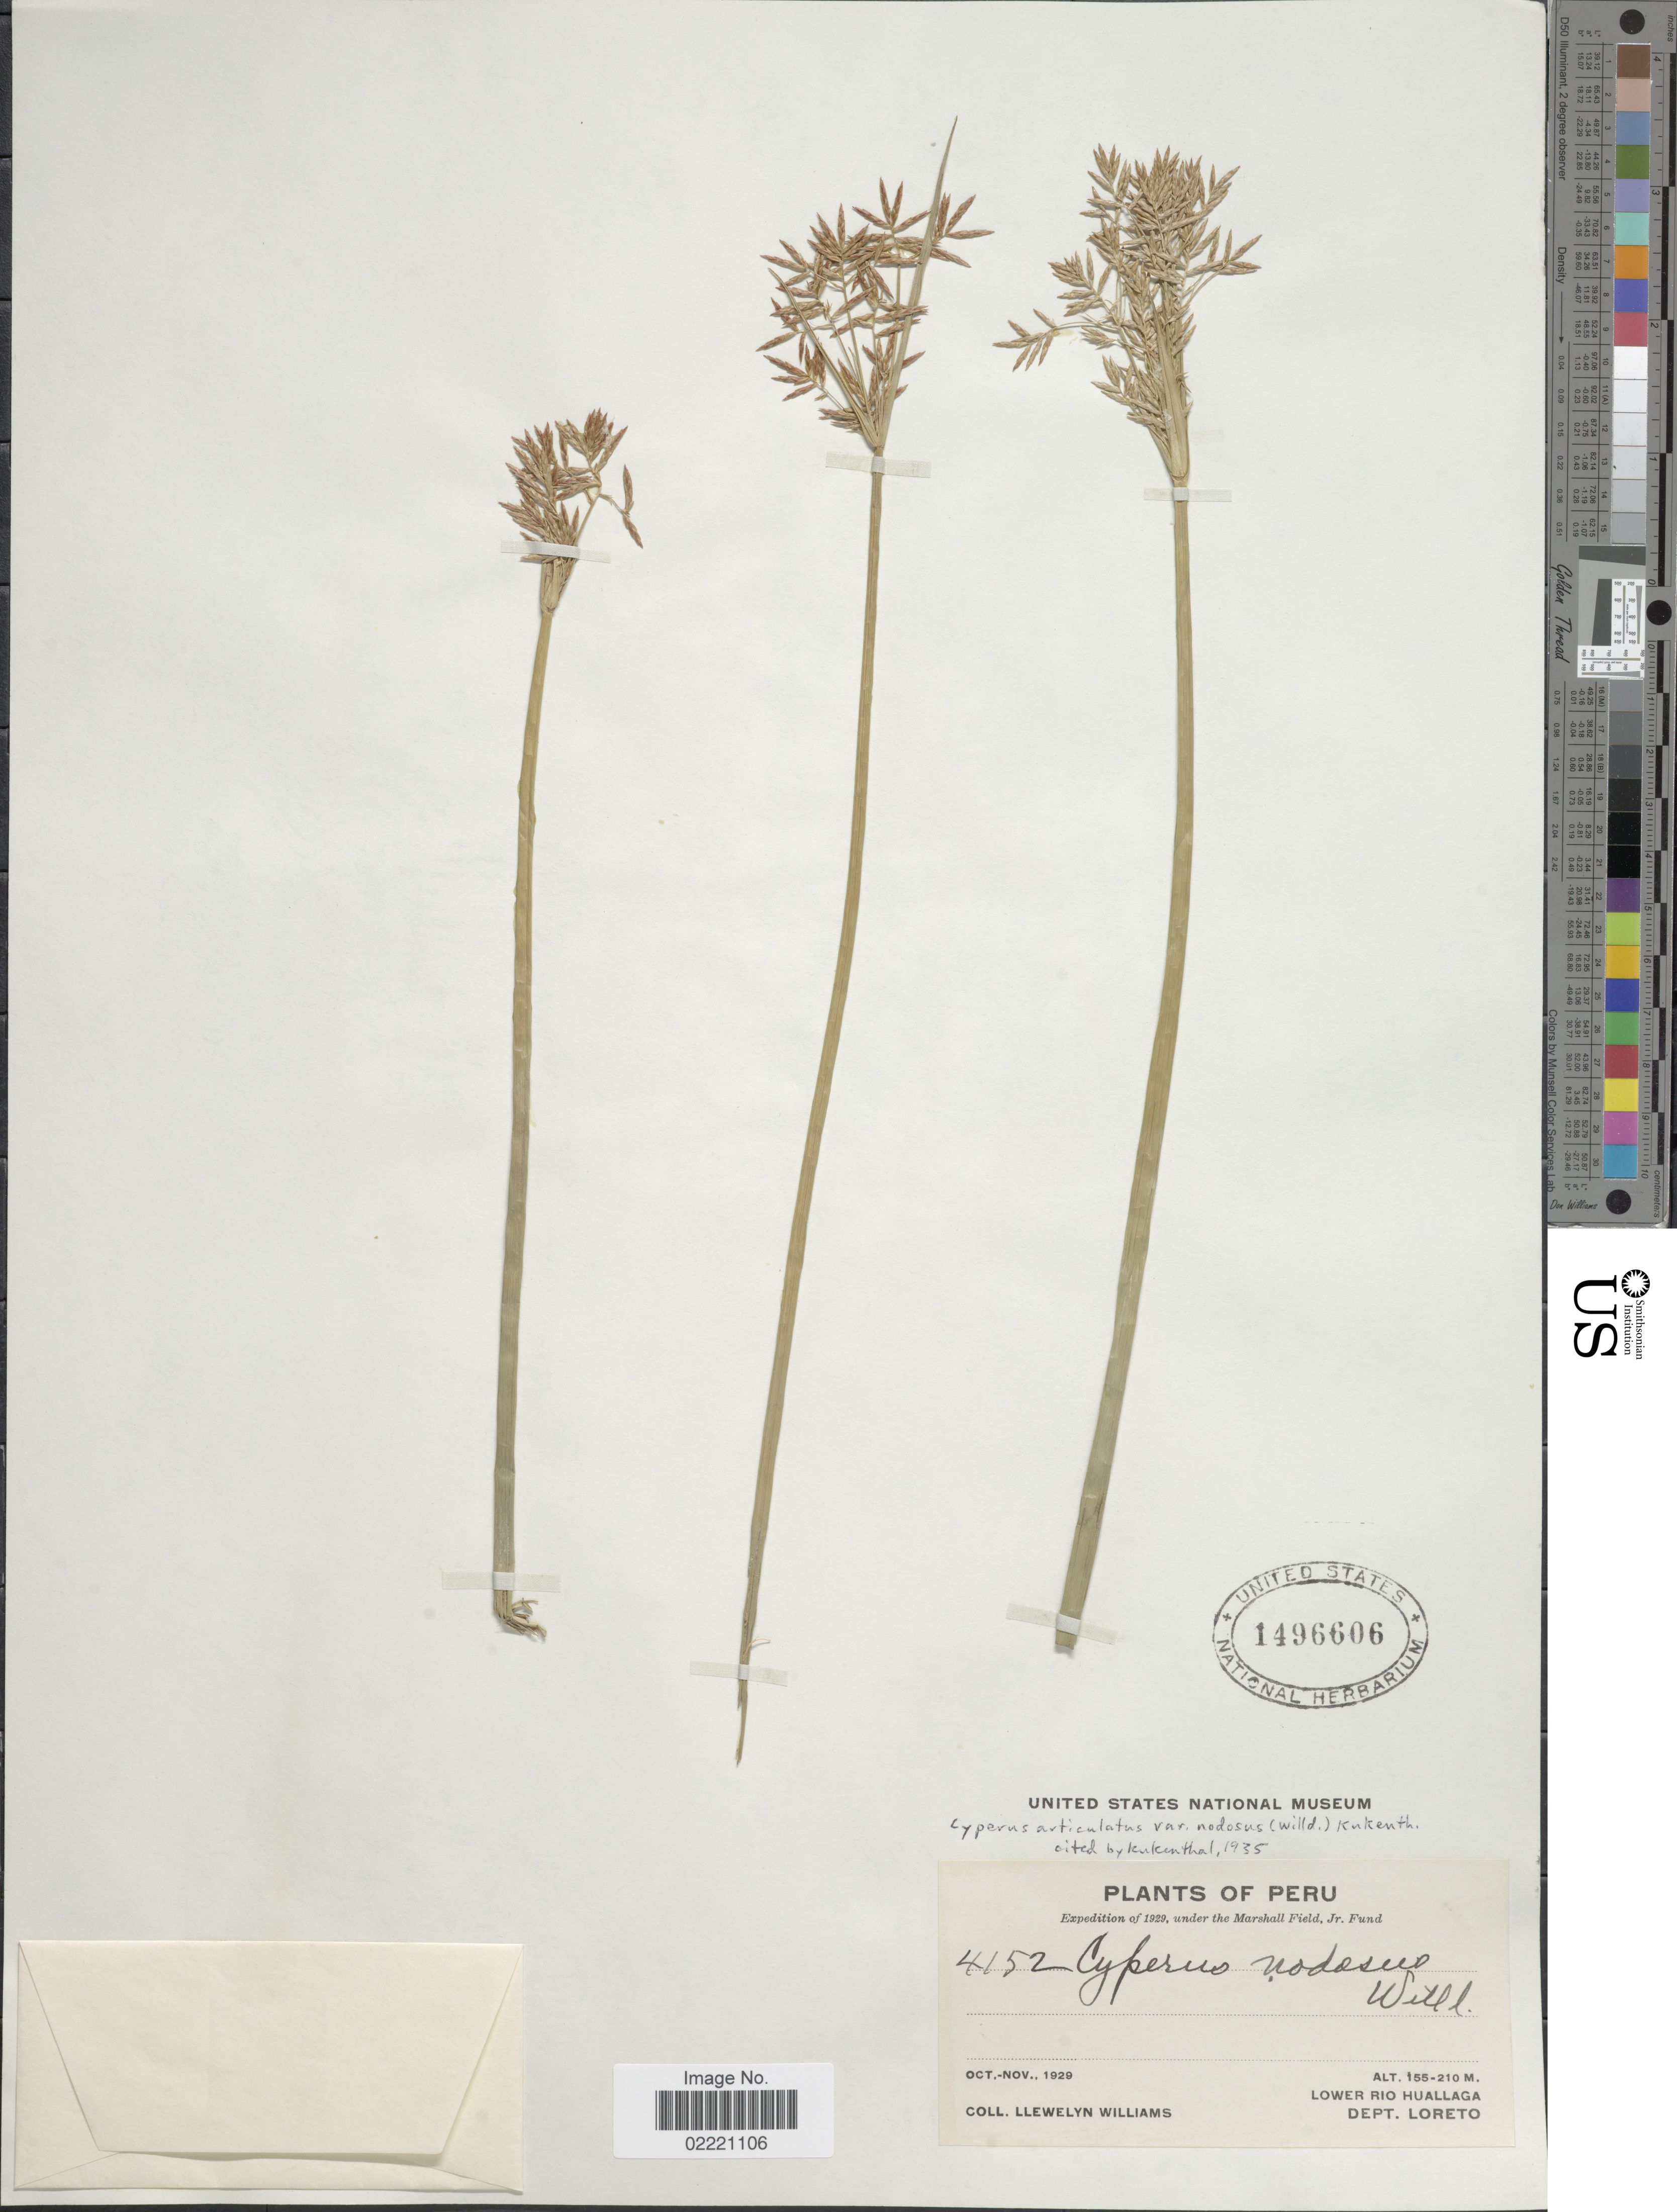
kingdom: Plantae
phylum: Tracheophyta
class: Liliopsida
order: Poales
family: Cyperaceae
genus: Cyperus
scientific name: Cyperus articulatus var. nodosus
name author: (Bonpl. ex Humb. & Willd.) Kük.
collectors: Ll. Williams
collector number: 4152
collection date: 1929-10/1929-11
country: Peru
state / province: Loreto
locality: Lower Rio Huallaga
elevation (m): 155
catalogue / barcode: US 1496606